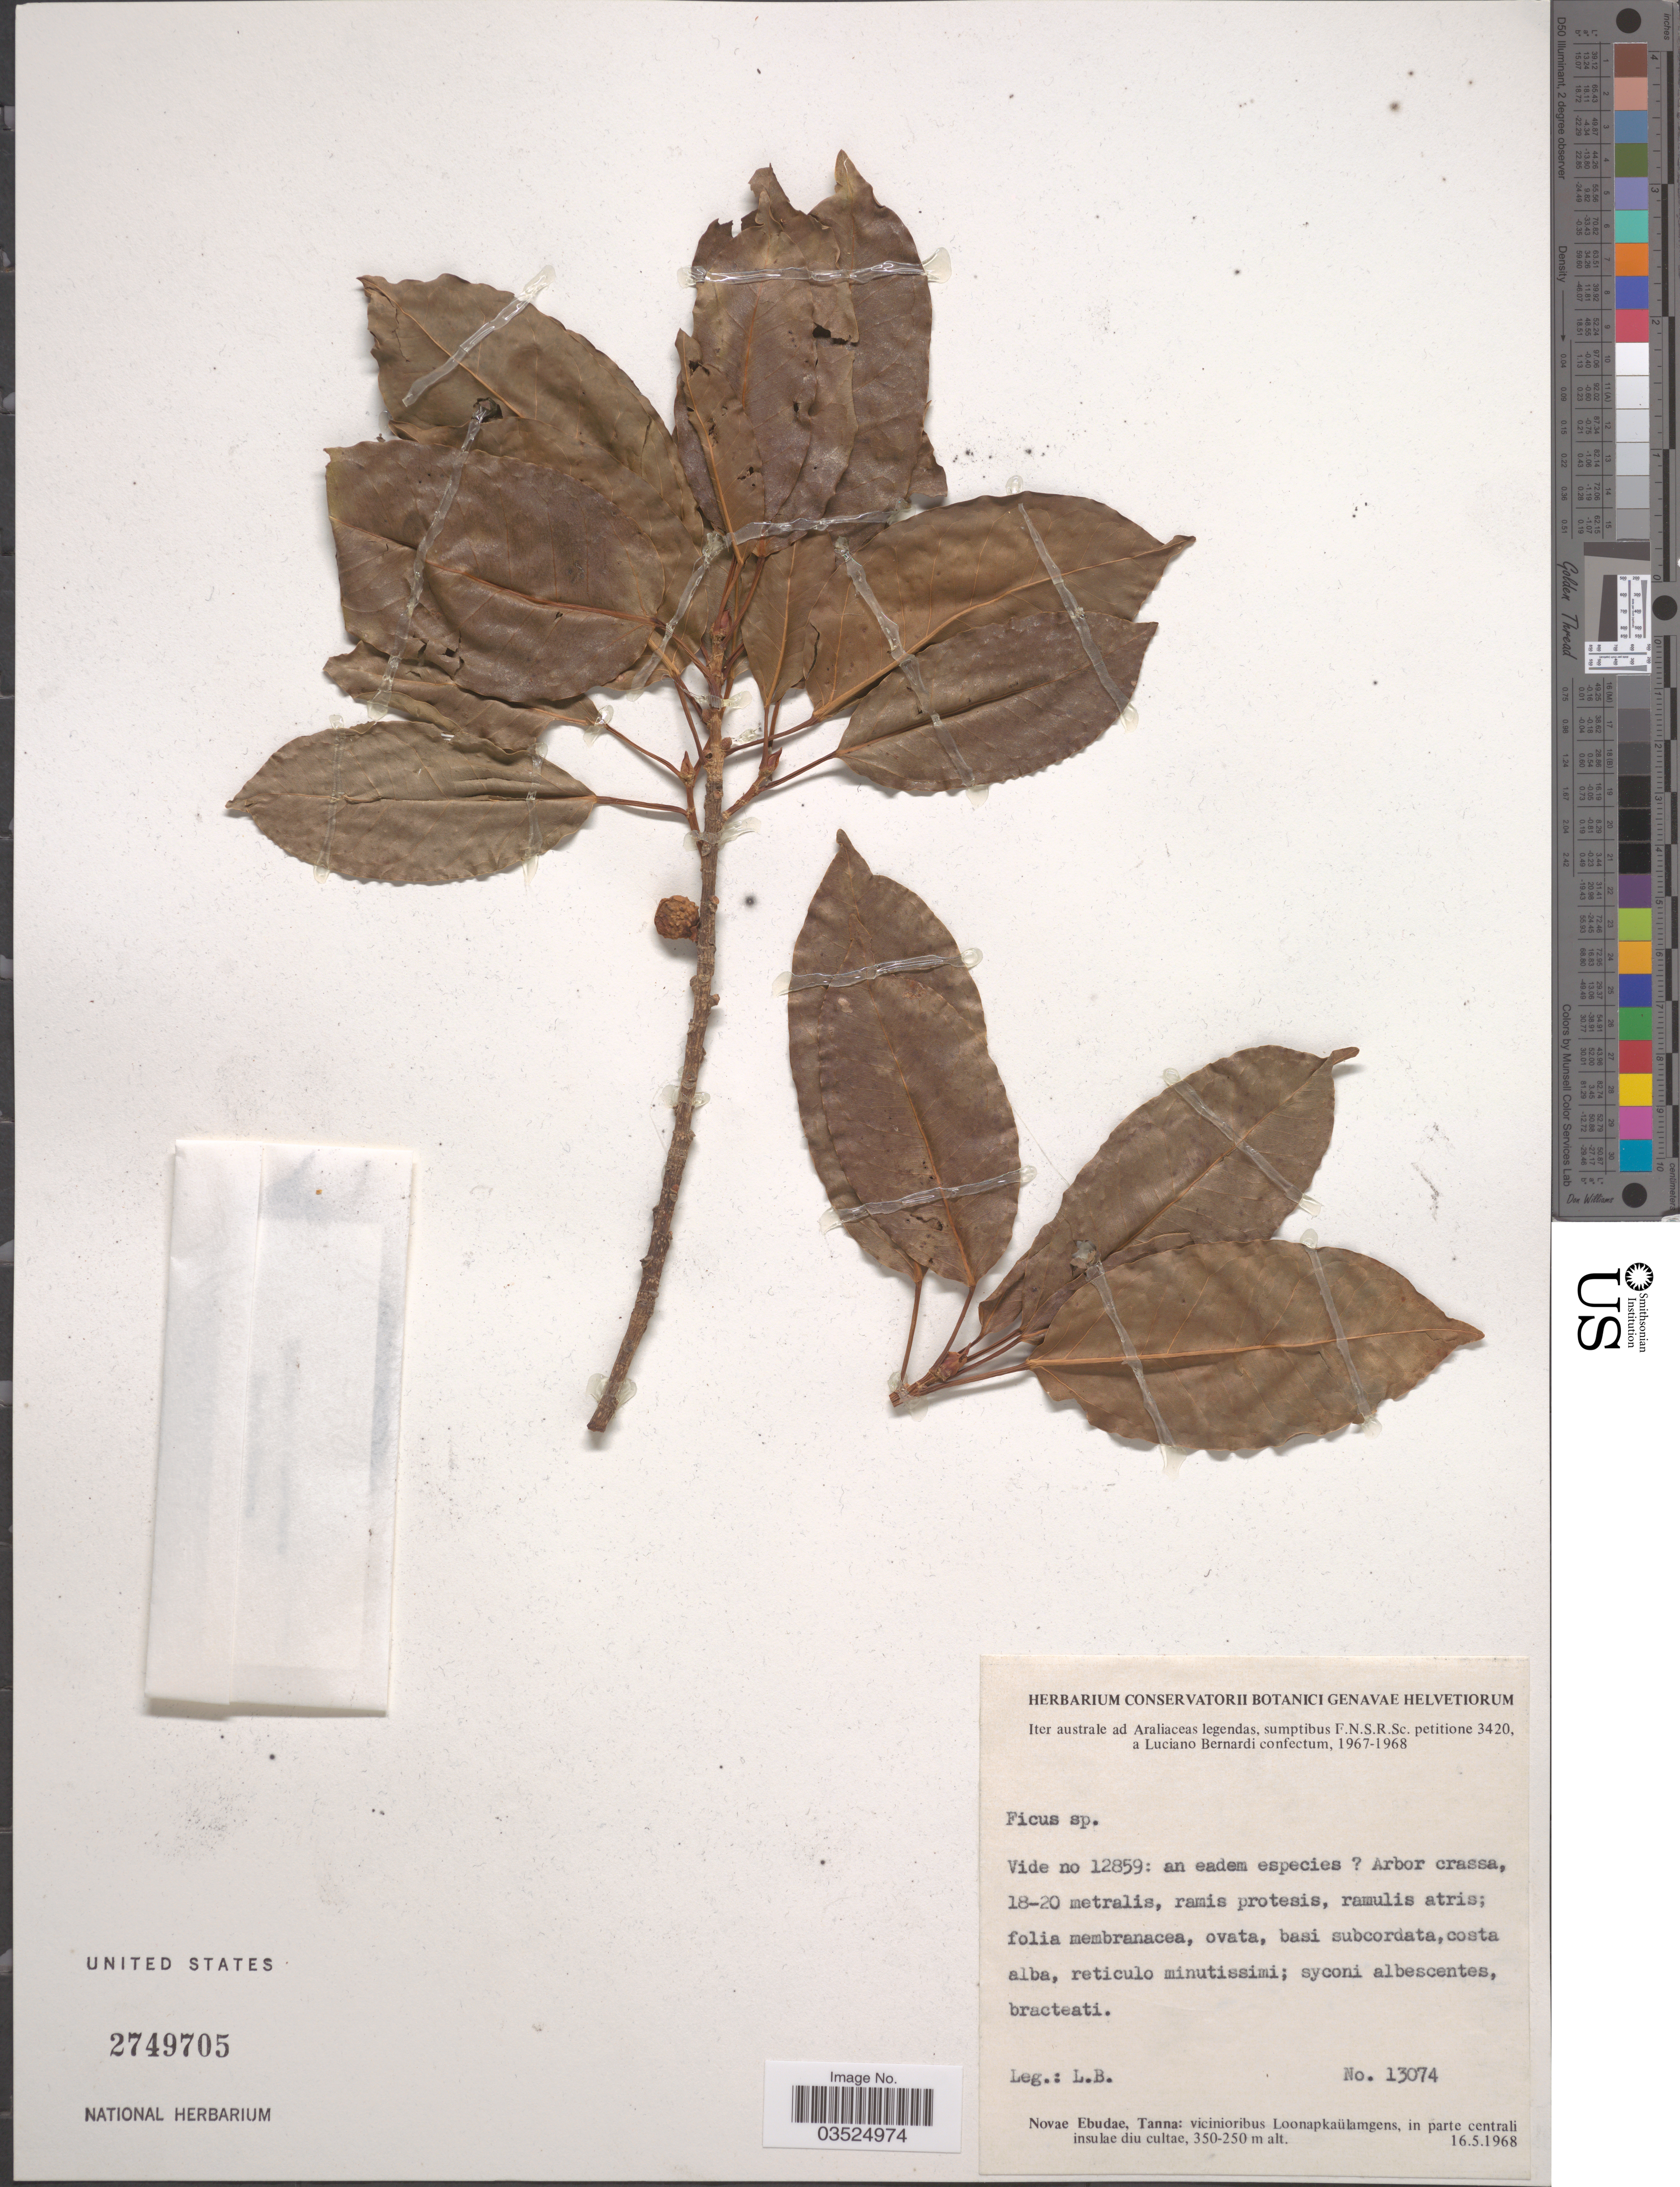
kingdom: Plantae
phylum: Tracheophyta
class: Magnoliopsida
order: Rosales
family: Moraceae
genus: Ficus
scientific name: Ficus sp.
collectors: L. Bernardi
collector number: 13074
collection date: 1968-05-16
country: Vanuatu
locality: Novae Ebudae, Tanna: vicinioribus Loonapkaulamgens, in parte centrali insulae diu cultae.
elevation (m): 250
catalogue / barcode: US 2749705